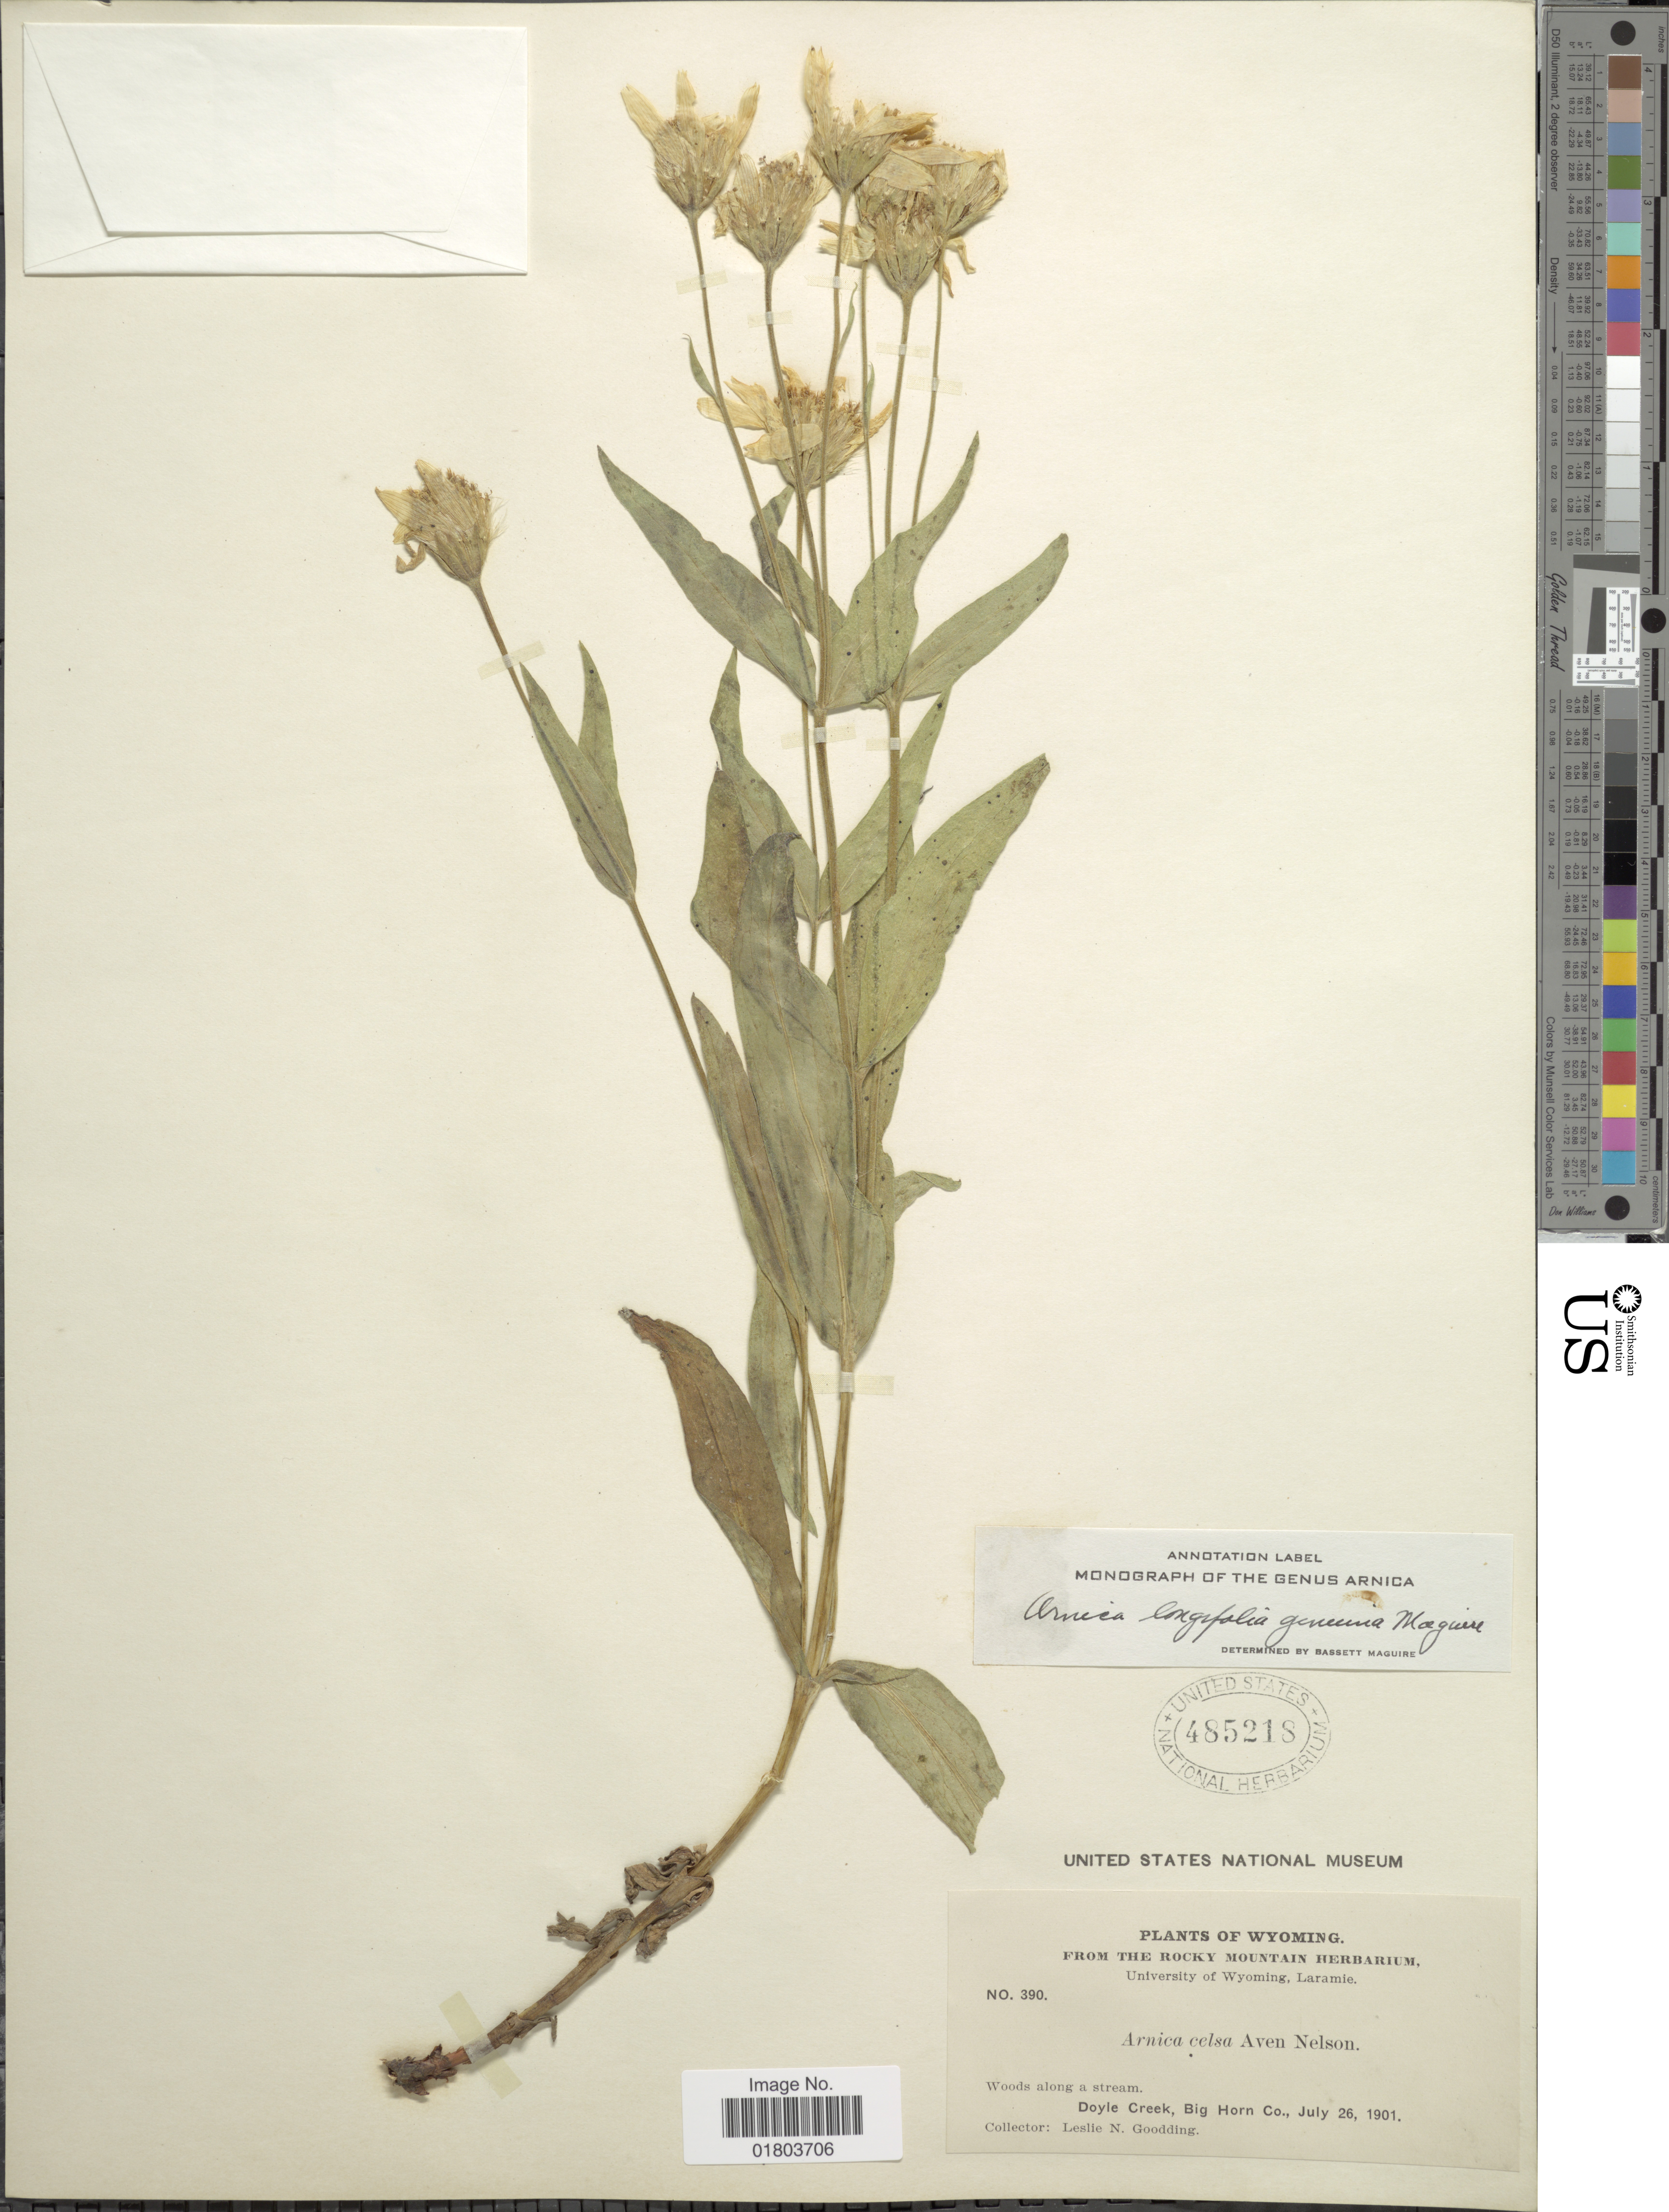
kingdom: Plantae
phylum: Tracheophyta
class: Magnoliopsida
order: Asterales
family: Asteraceae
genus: Arnica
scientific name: Arnica longifolia subsp. genuina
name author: Maguire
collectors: L. N. Goodding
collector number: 390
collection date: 1901-07-26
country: United States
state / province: Wyoming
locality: Woods along a stream, Doyle Creel, Big Horn Co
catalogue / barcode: US 485218